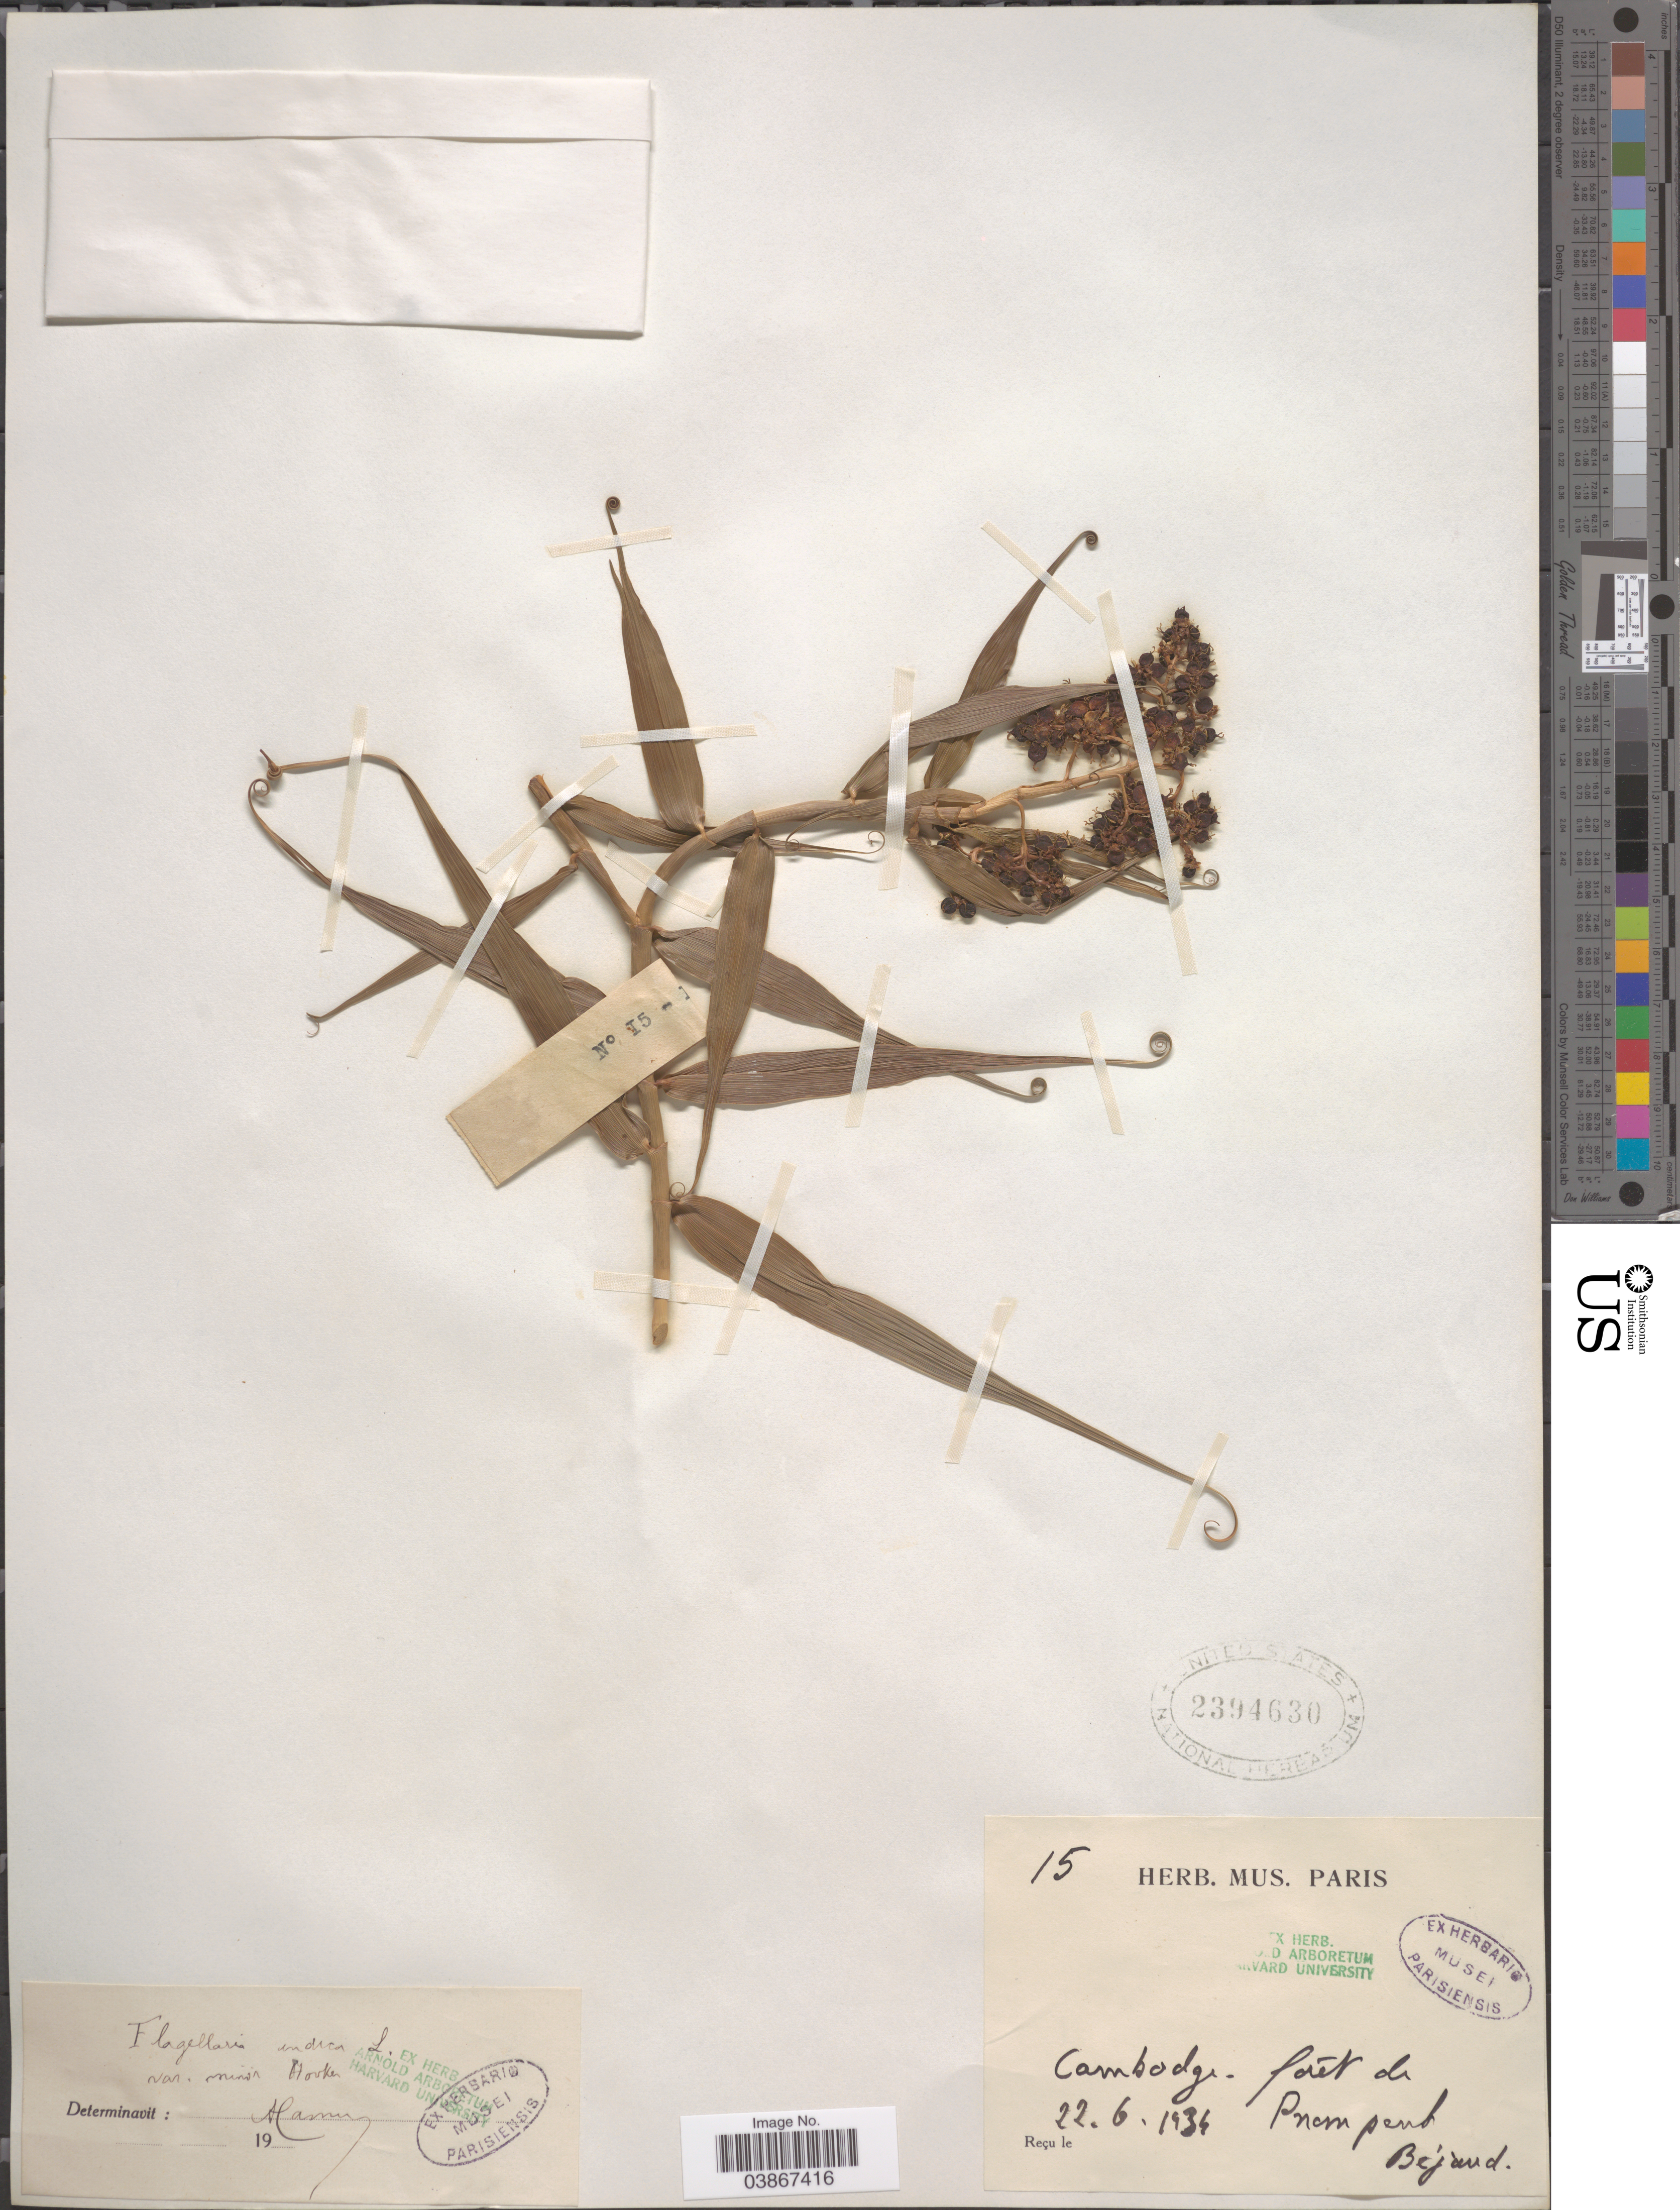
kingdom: Plantae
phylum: Tracheophyta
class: Liliopsida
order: Poales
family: Flagellariaceae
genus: Flagellaria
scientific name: Flagellaria indica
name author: L.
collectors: ex herb. Mus. Paris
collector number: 15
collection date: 1934-06-22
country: Cambodia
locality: Cambodge, forêt de Pompent [interpreted], Bejaurd [interpreted].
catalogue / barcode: US 2394630